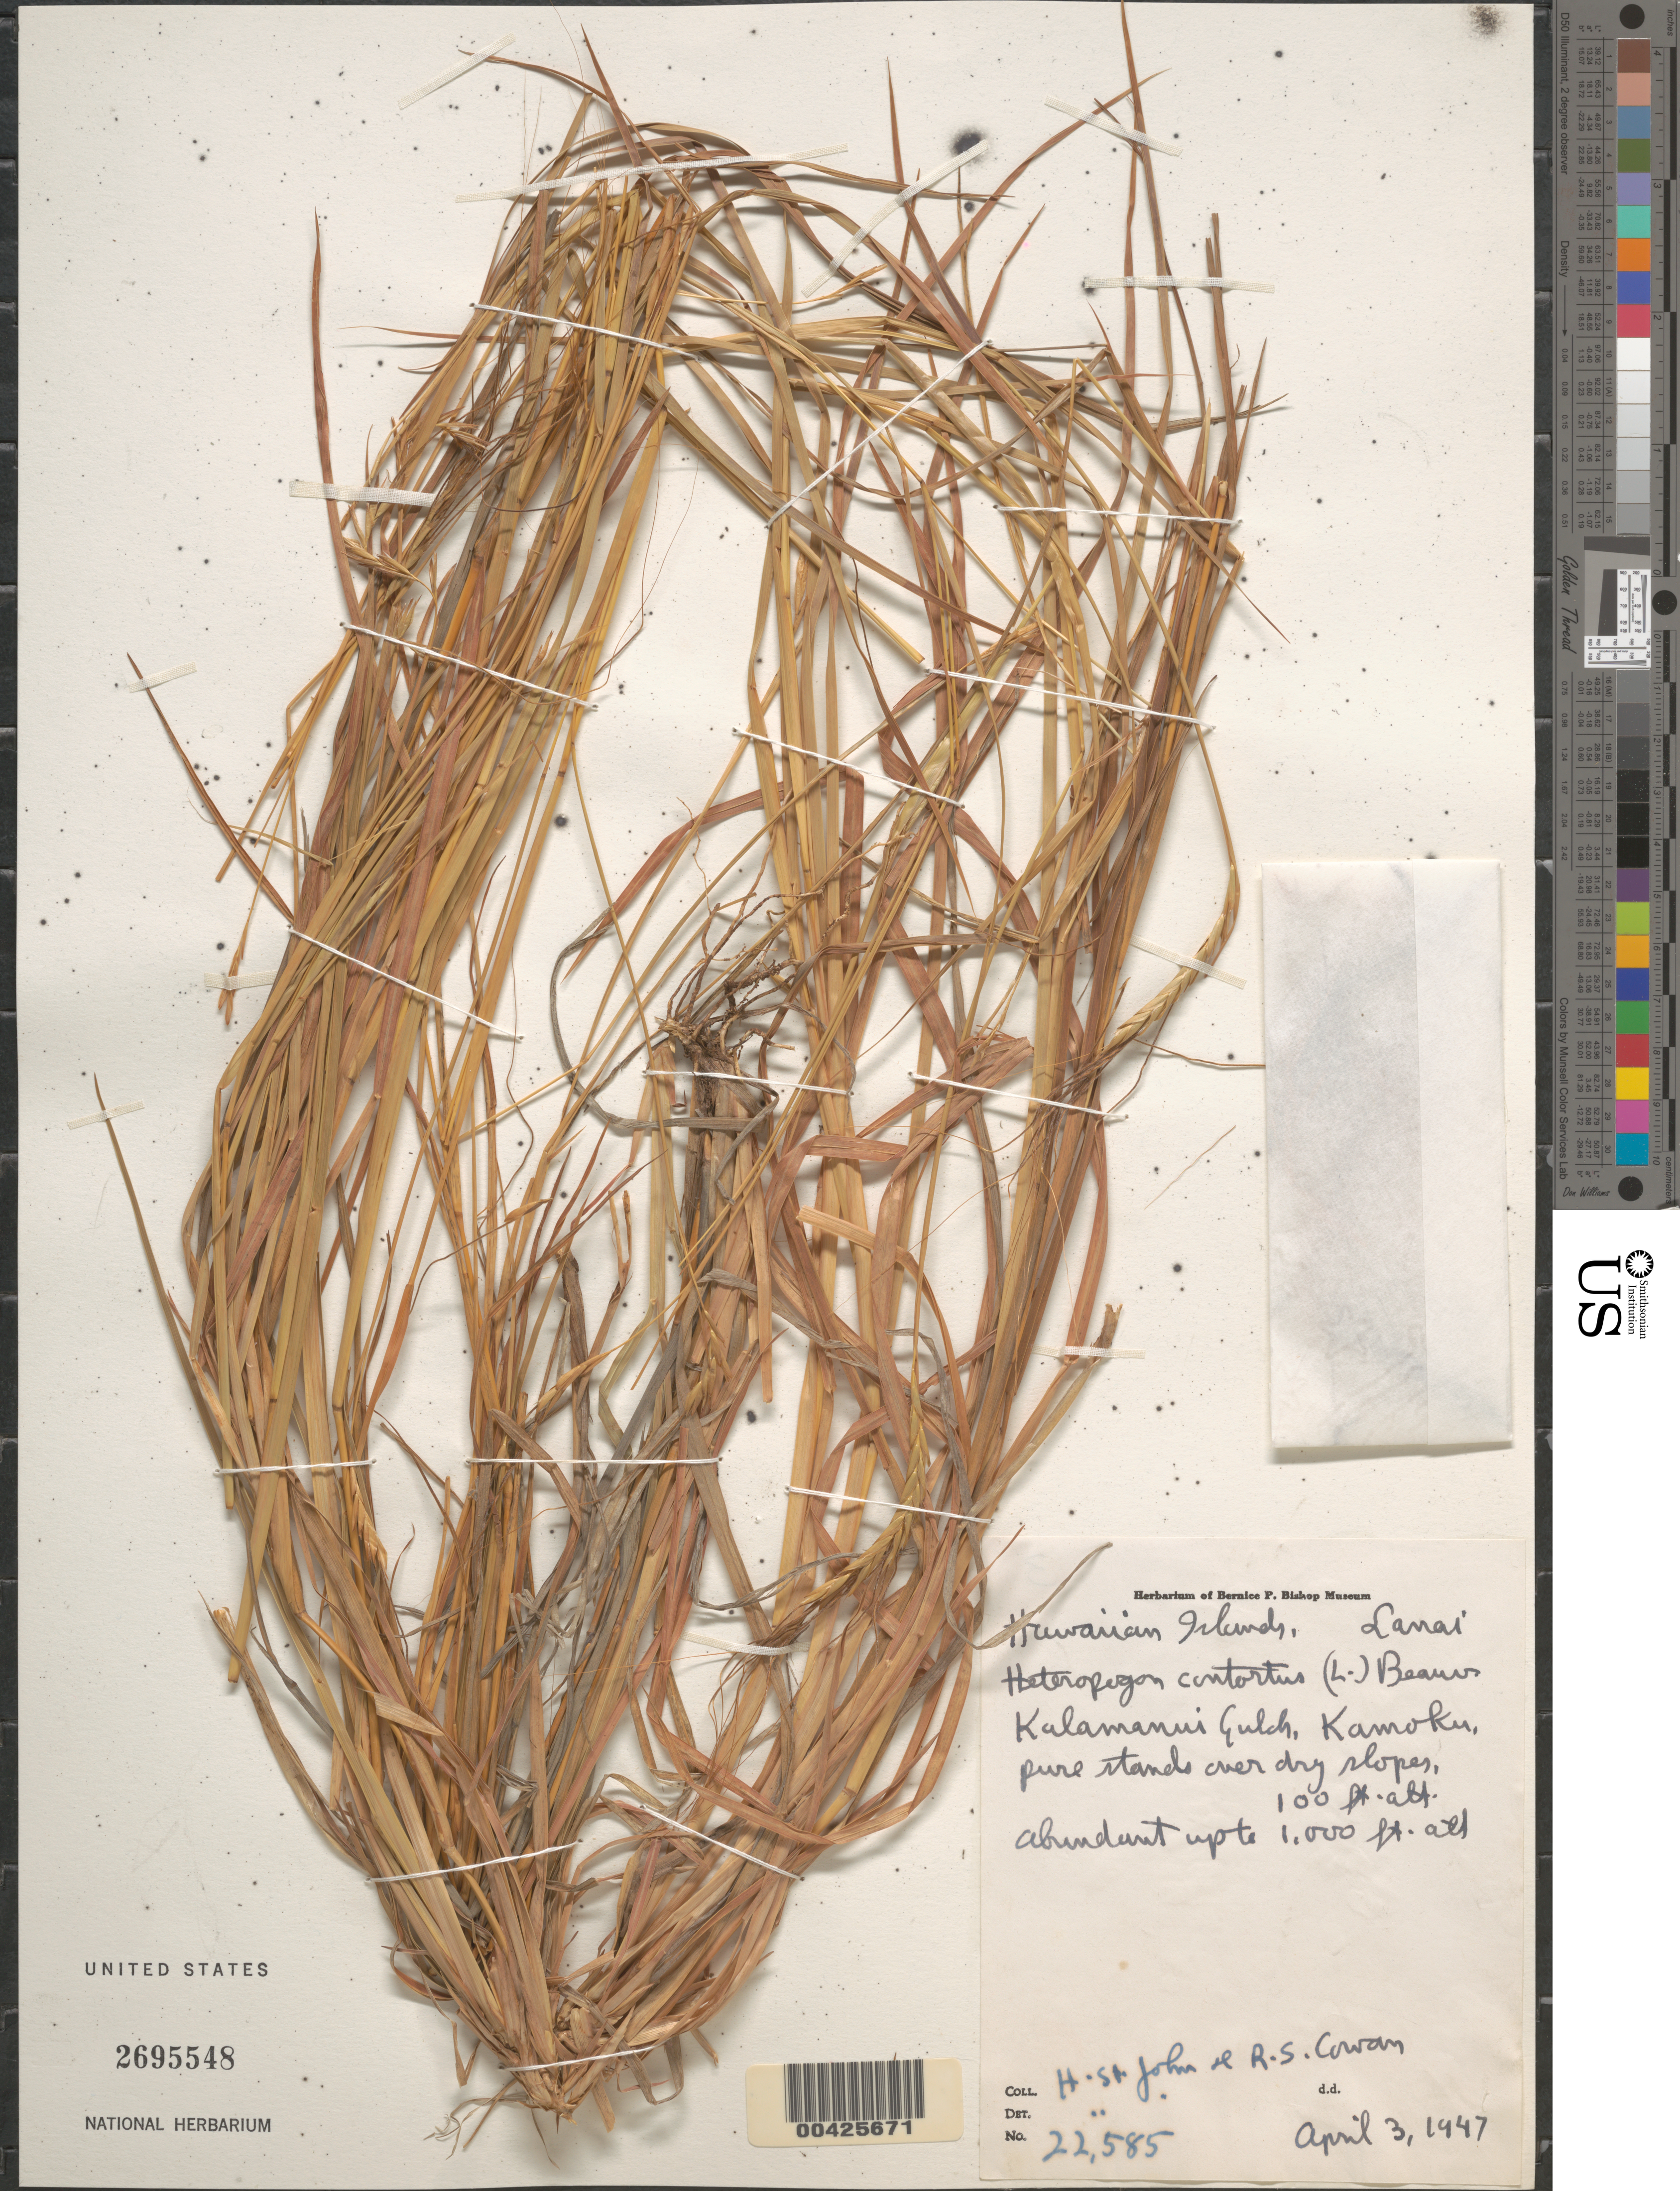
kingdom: Plantae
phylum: Tracheophyta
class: Liliopsida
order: Poales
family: Poaceae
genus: Heteropogon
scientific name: Heteropogon contortus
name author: (L.) P. Beauv. ex Roem. & Schult.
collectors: H. St. John & R. S. Cowan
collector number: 22585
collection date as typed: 3 Apr 1947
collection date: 1947-04-03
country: United States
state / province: Hawaii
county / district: Maui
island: Lana'i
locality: Kalamanui Gulch, Kamoku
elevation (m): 30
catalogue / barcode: US 2695548